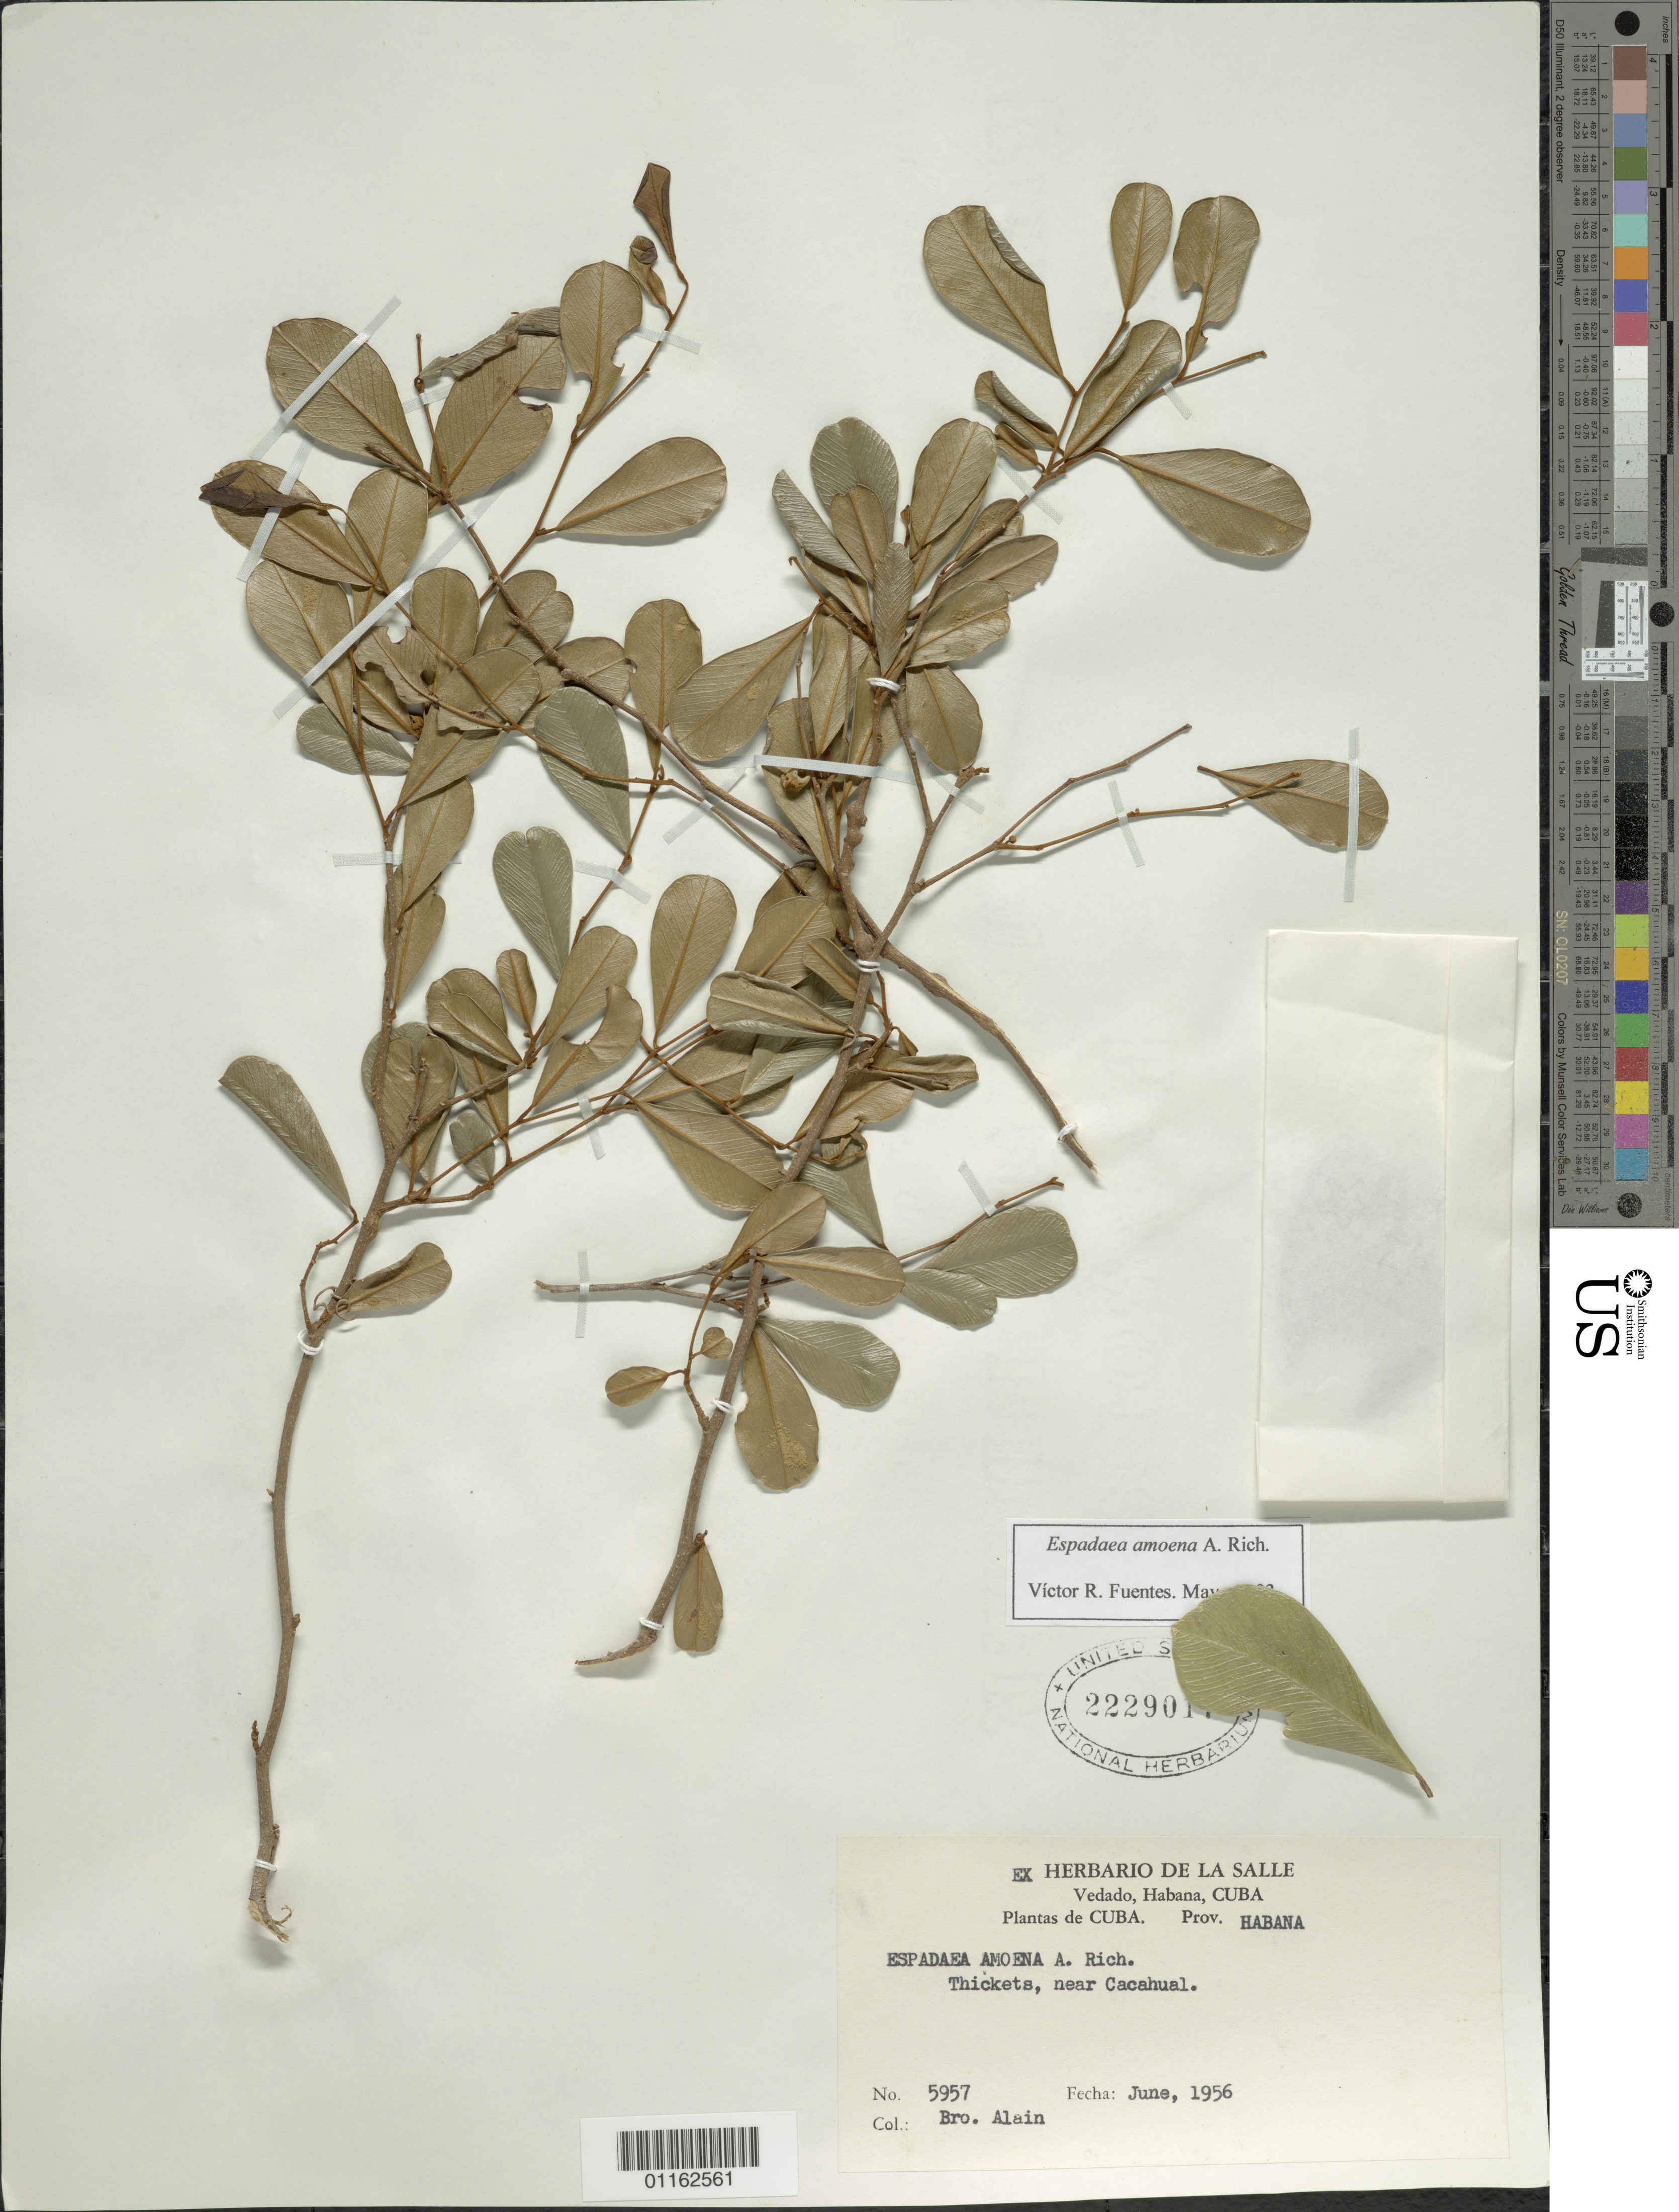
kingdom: Plantae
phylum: Tracheophyta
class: Magnoliopsida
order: Solanales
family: Solanaceae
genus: Espadaea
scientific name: Espadaea amoena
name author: A. Rich.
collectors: A. H. Liogier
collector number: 5957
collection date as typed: Jun 1956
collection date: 1956-06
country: Cuba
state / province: La Habana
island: Cuba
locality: thickets near Cacahual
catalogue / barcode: US 2229017